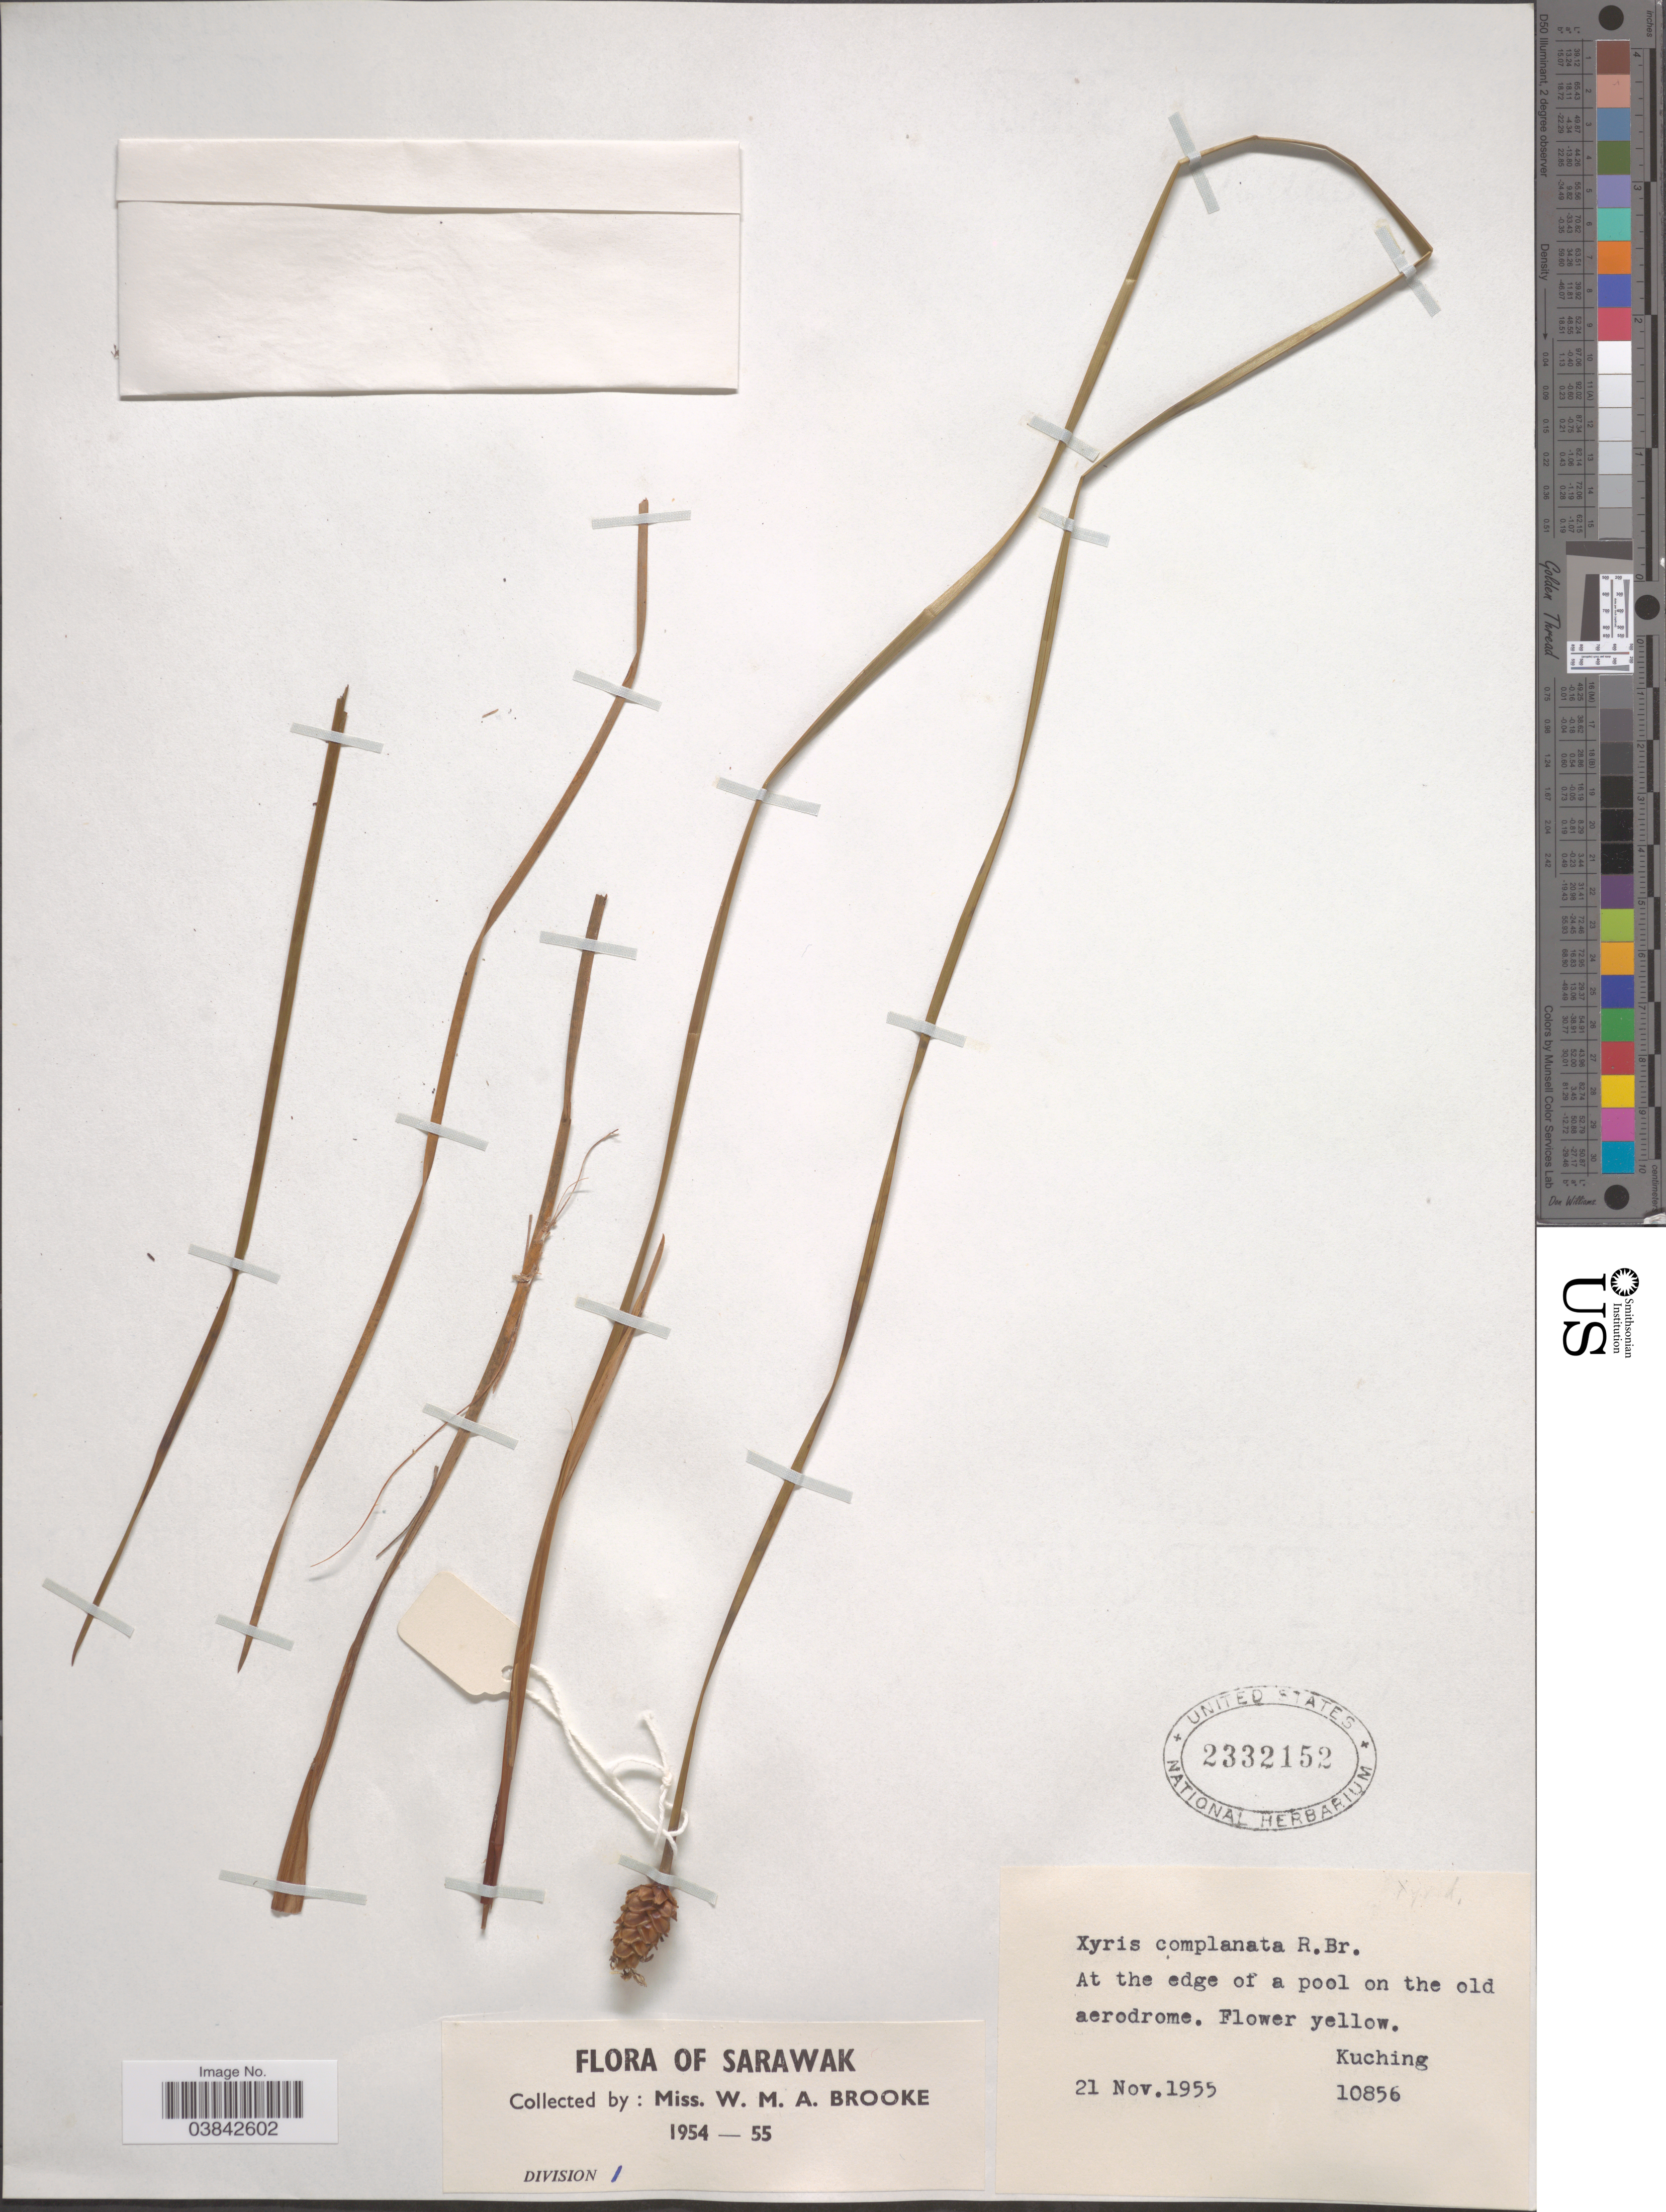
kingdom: Plantae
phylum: Tracheophyta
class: Liliopsida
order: Poales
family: Xyridaceae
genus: Xyris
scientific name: Xyris complanata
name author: R. Br.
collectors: W. Brooke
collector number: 10856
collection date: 1955-11-21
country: Malaysia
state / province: Sarawak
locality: Division I. Kuching.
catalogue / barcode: US 2332152